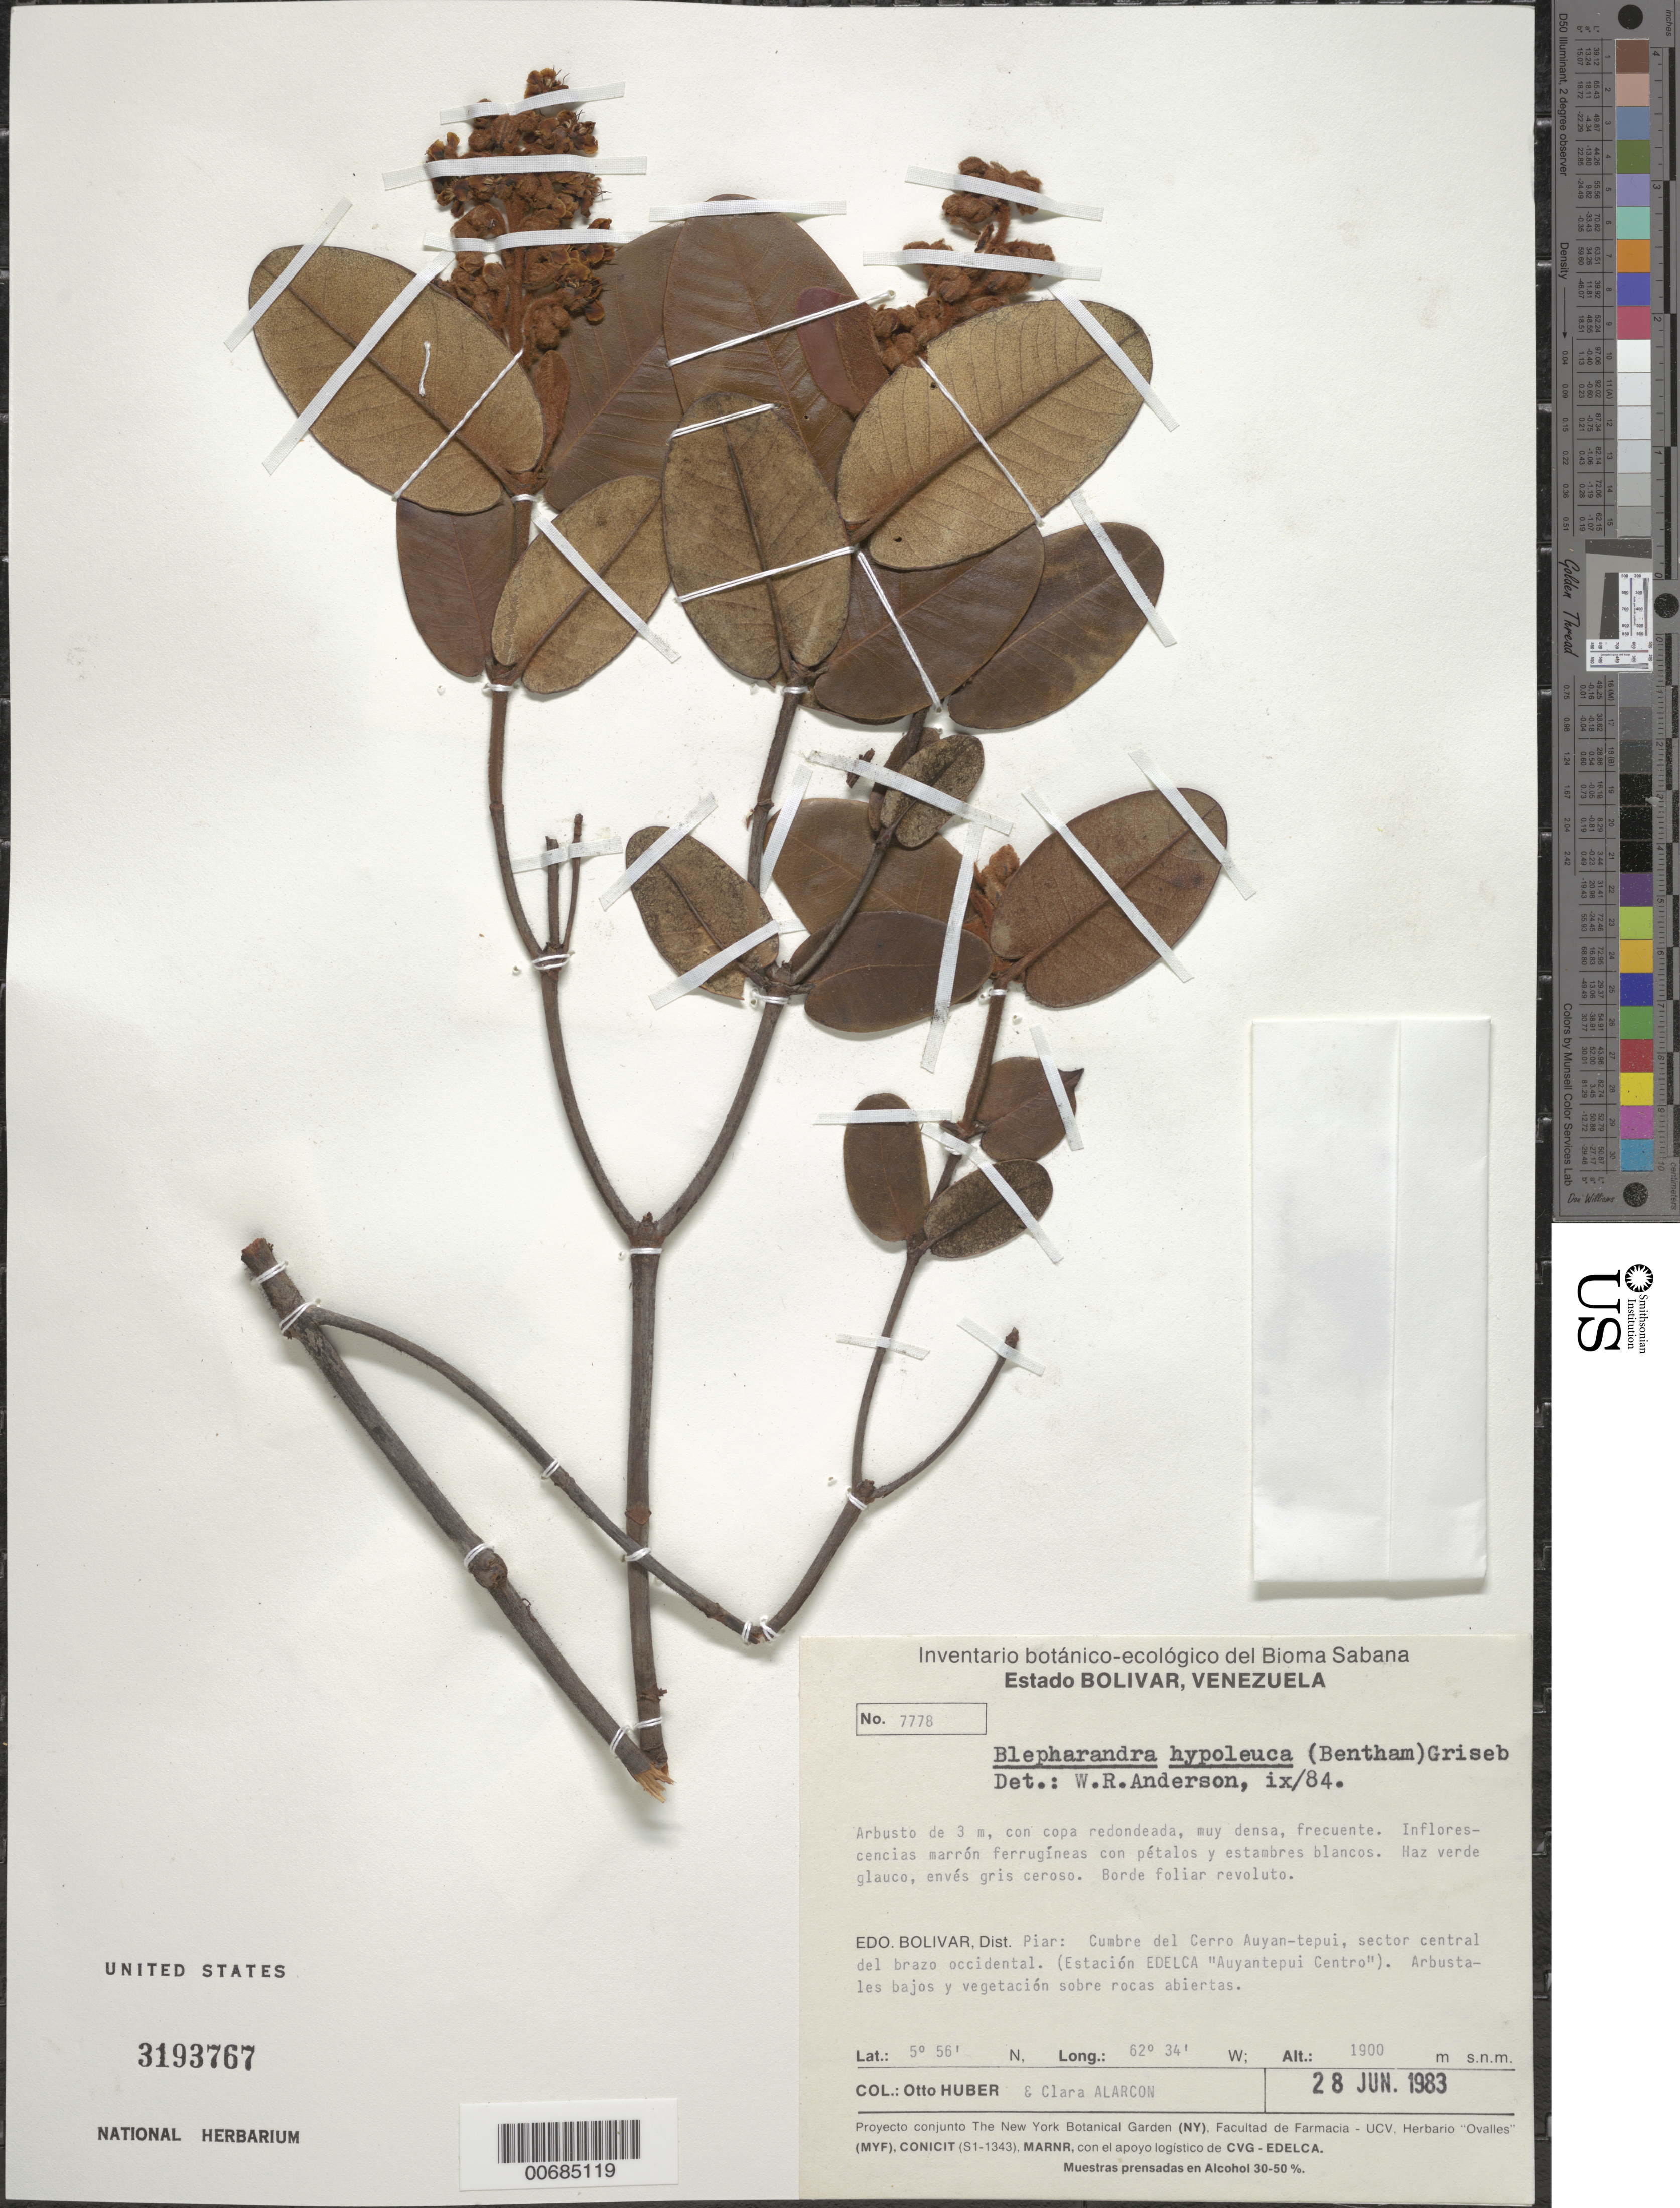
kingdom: Plantae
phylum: Tracheophyta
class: Magnoliopsida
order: Malpighiales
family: Malpighiaceae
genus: Blepharandra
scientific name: Blepharandra hypoleuca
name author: (Benth.) Griseb.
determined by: Anderson, W. R., (MICH), University of Michigan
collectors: O. Huber & C. Alarcon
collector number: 7778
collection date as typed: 28-Jun-83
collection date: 1983-06-28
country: Venezuela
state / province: Bolívar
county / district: Piar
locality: Cerro Auyan-tepuí, cumbre, sector central del brazo occidental (estcion EDELCA "Auyantepuí Centro")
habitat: Arbustales bajos y vegetacion sobre rocas abiertas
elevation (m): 1900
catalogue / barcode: US 3193767